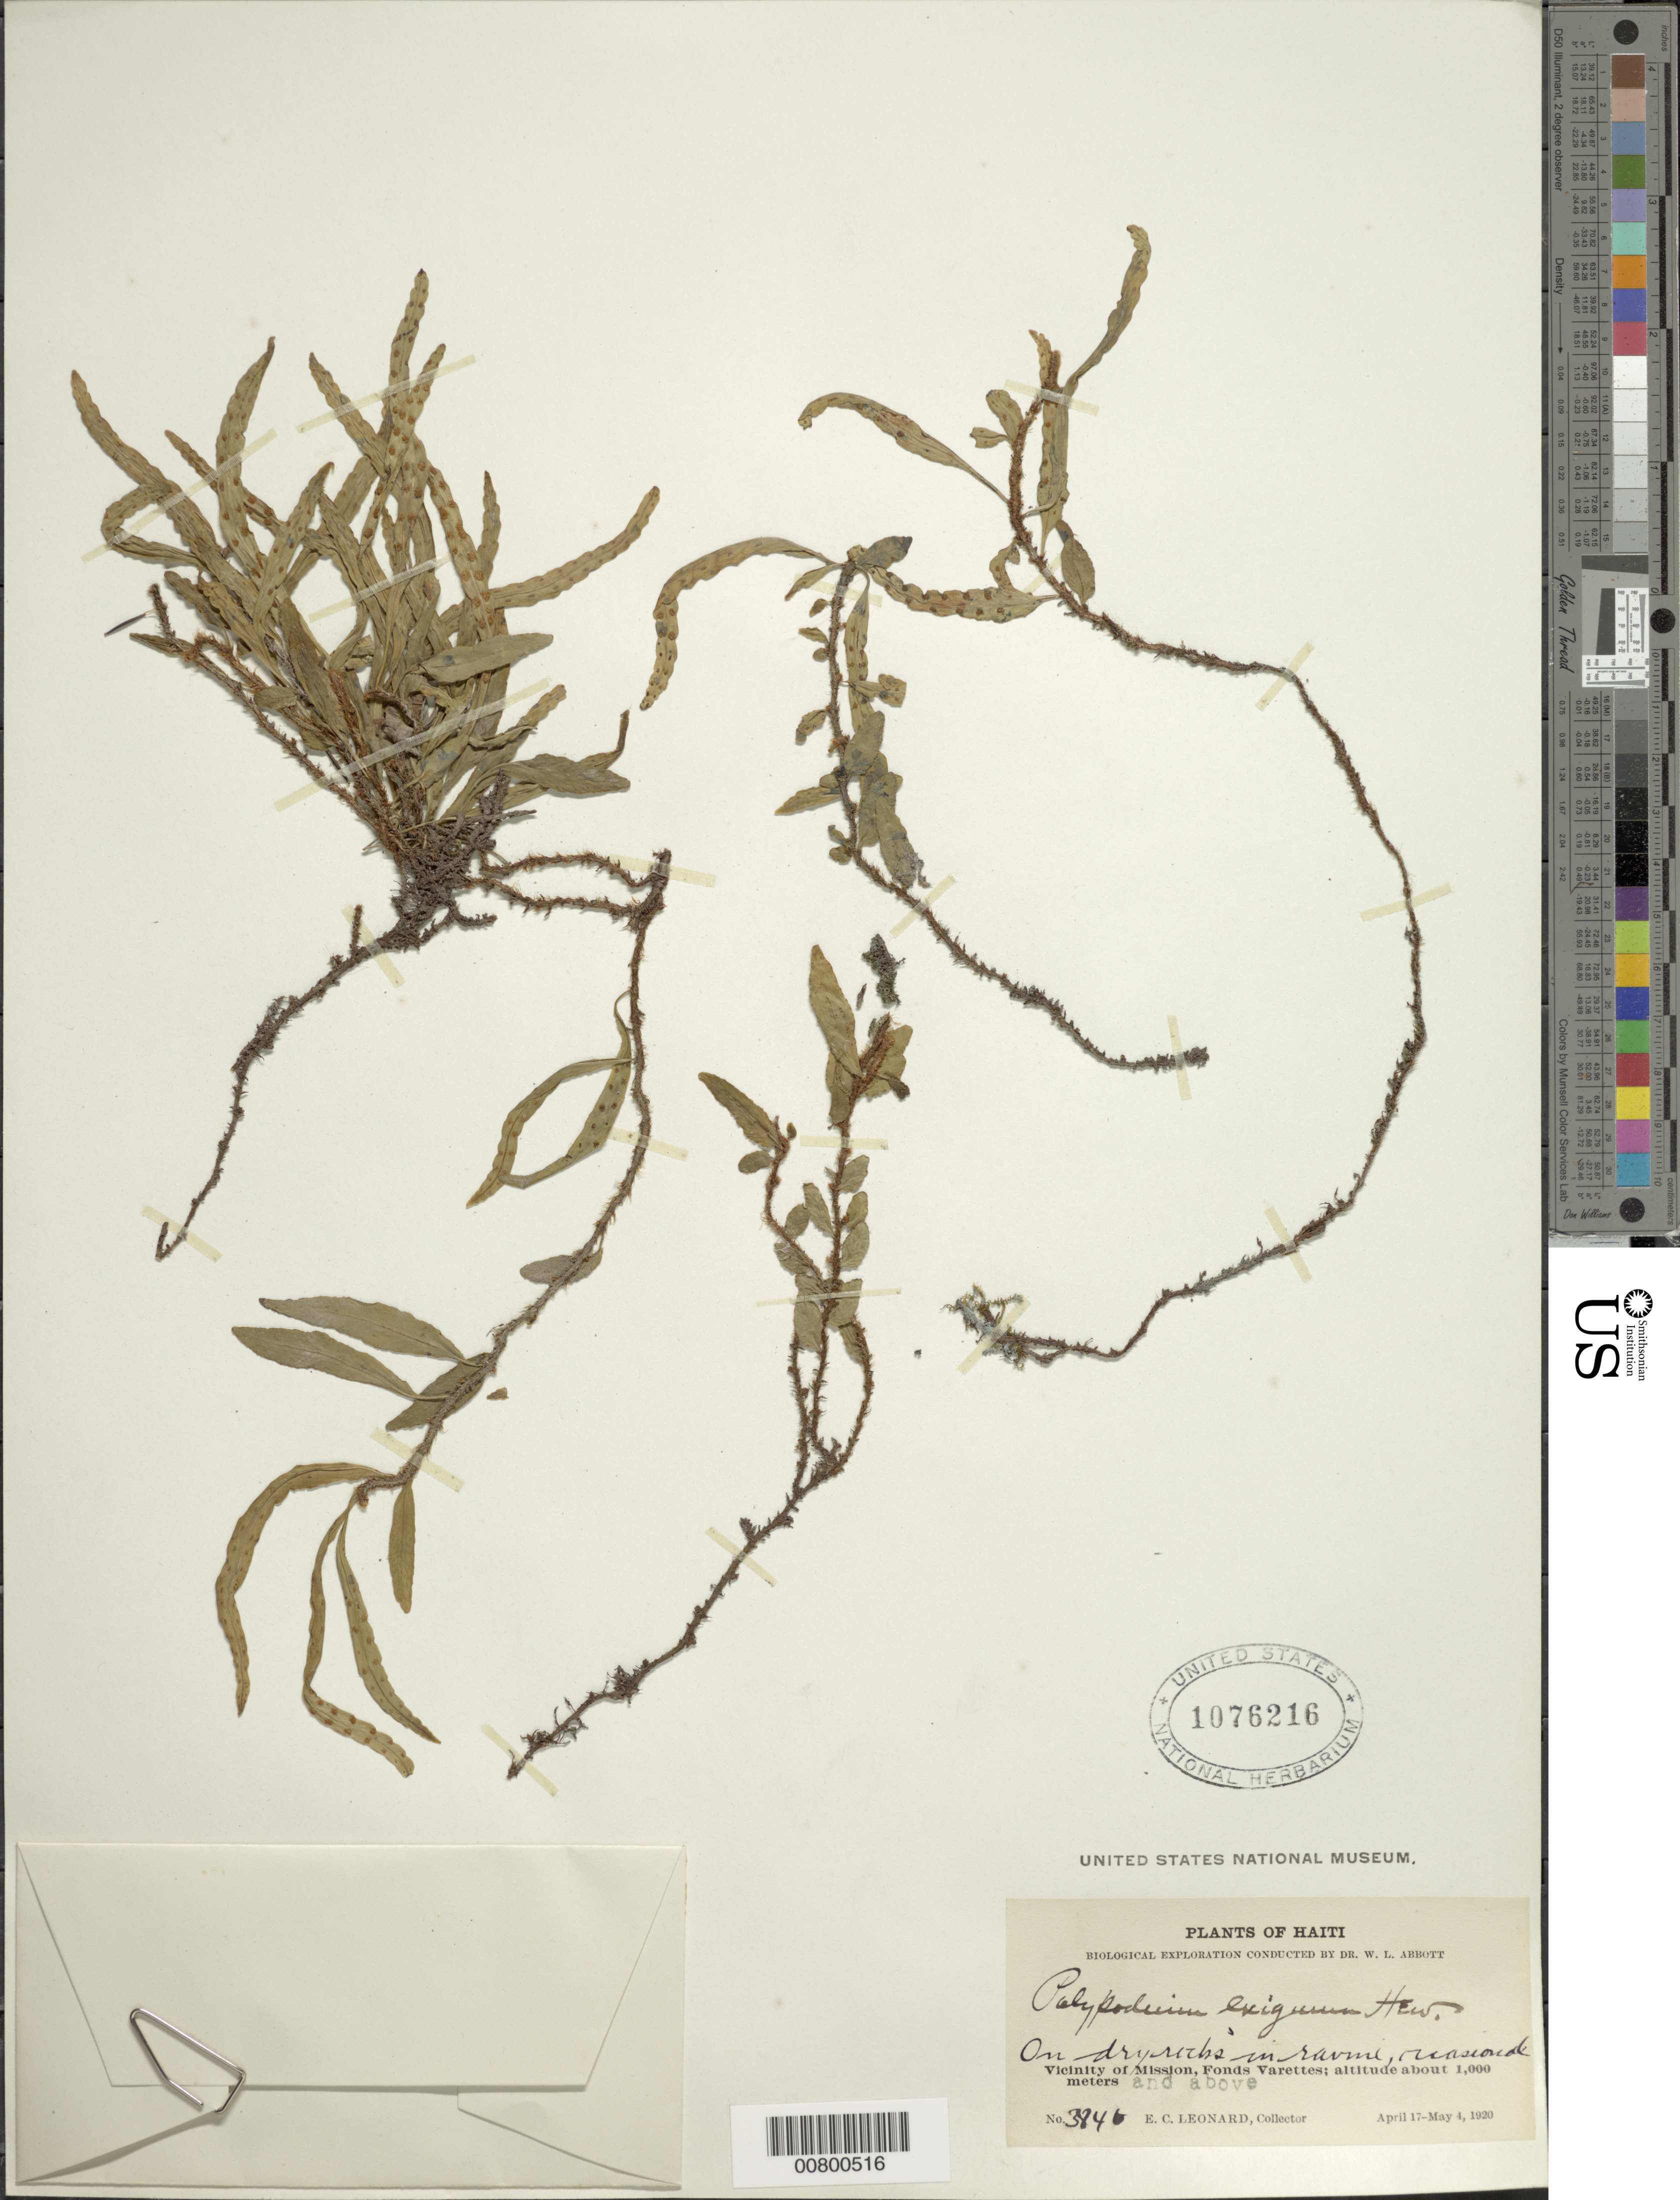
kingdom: Plantae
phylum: Tracheophyta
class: Polypodiopsida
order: Polypodiales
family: Polypodiaceae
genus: Microgramma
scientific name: Microgramma heterophylla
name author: (L.) Wherry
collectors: E. C. Leonard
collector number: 3846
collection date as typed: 17 Apr 1920 04 May 1920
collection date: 1920-04-17/1920-05-04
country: Haiti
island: Hispaniola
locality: Mission vicinity, Fonds Varettes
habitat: Ravine, on dry rocks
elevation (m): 1000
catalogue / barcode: US 1076216